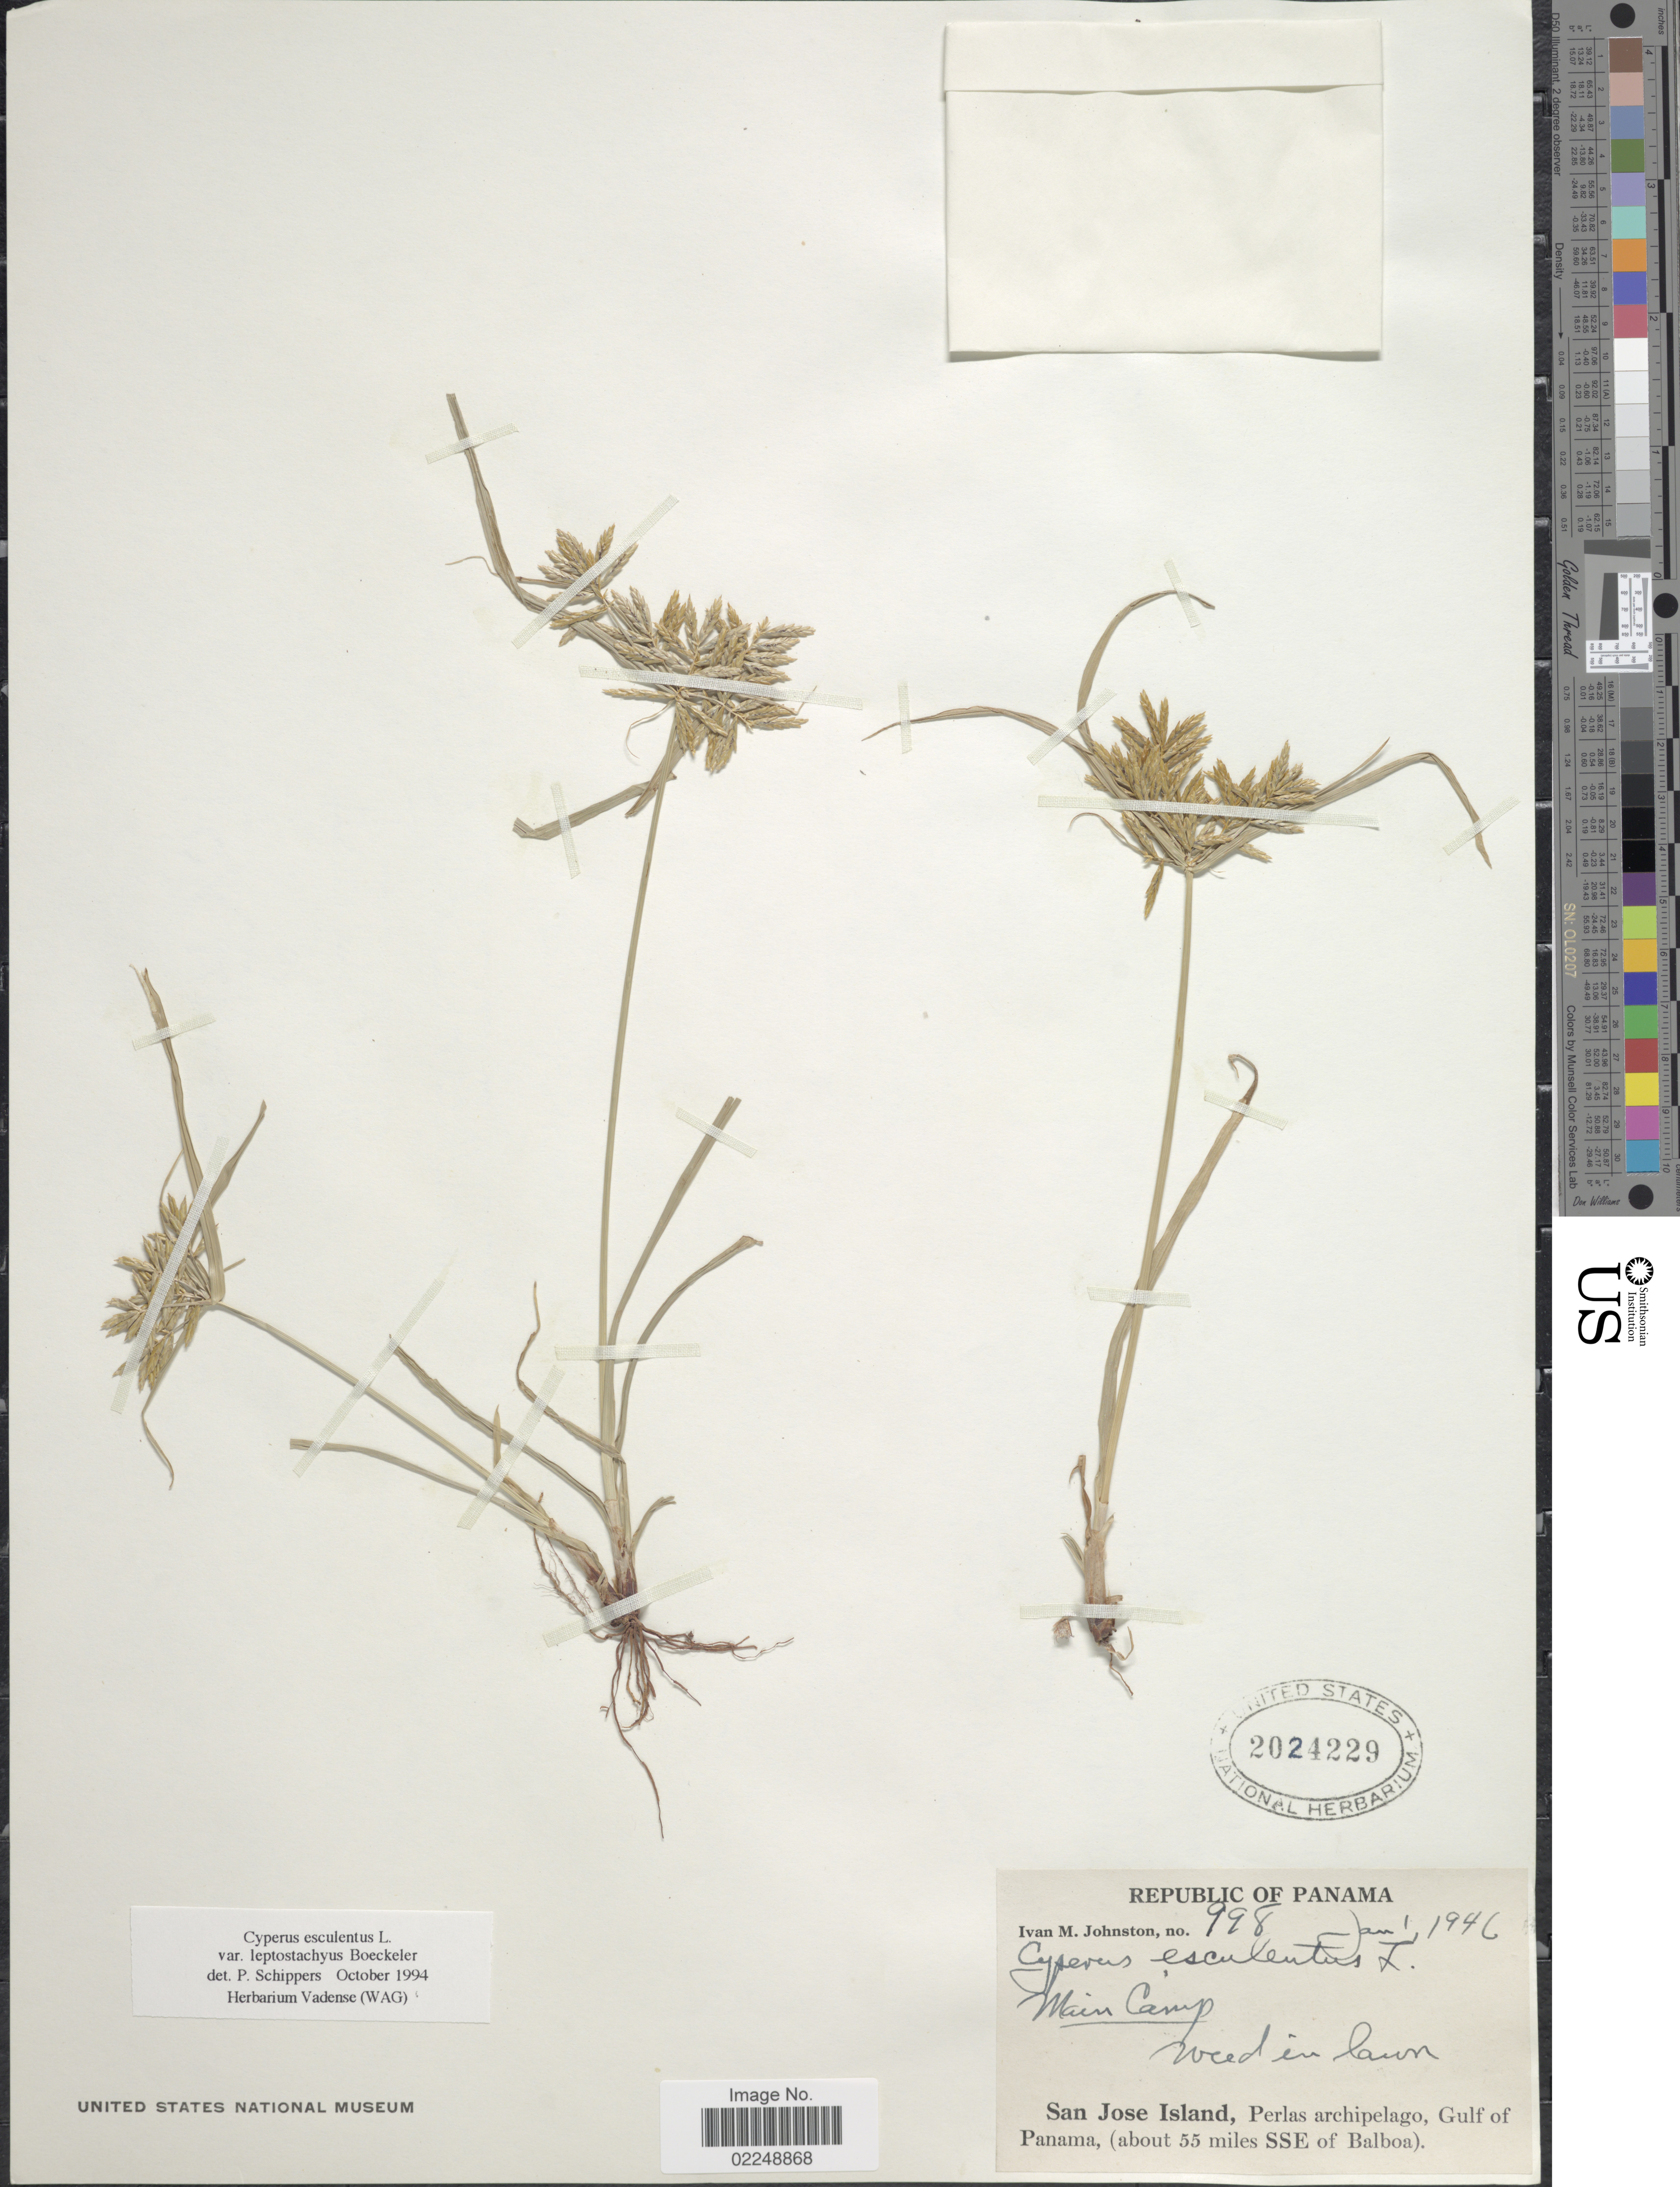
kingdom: Plantae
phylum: Tracheophyta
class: Liliopsida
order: Poales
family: Cyperaceae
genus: Cyperus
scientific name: Cyperus esculentus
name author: L.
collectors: I.M. Johnston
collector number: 998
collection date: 1946-01-01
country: Panama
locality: San Jose Island, Perlas archipelago, Gulf of Panama, (about 55 miles SSE of Balboa)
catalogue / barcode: US 2024229